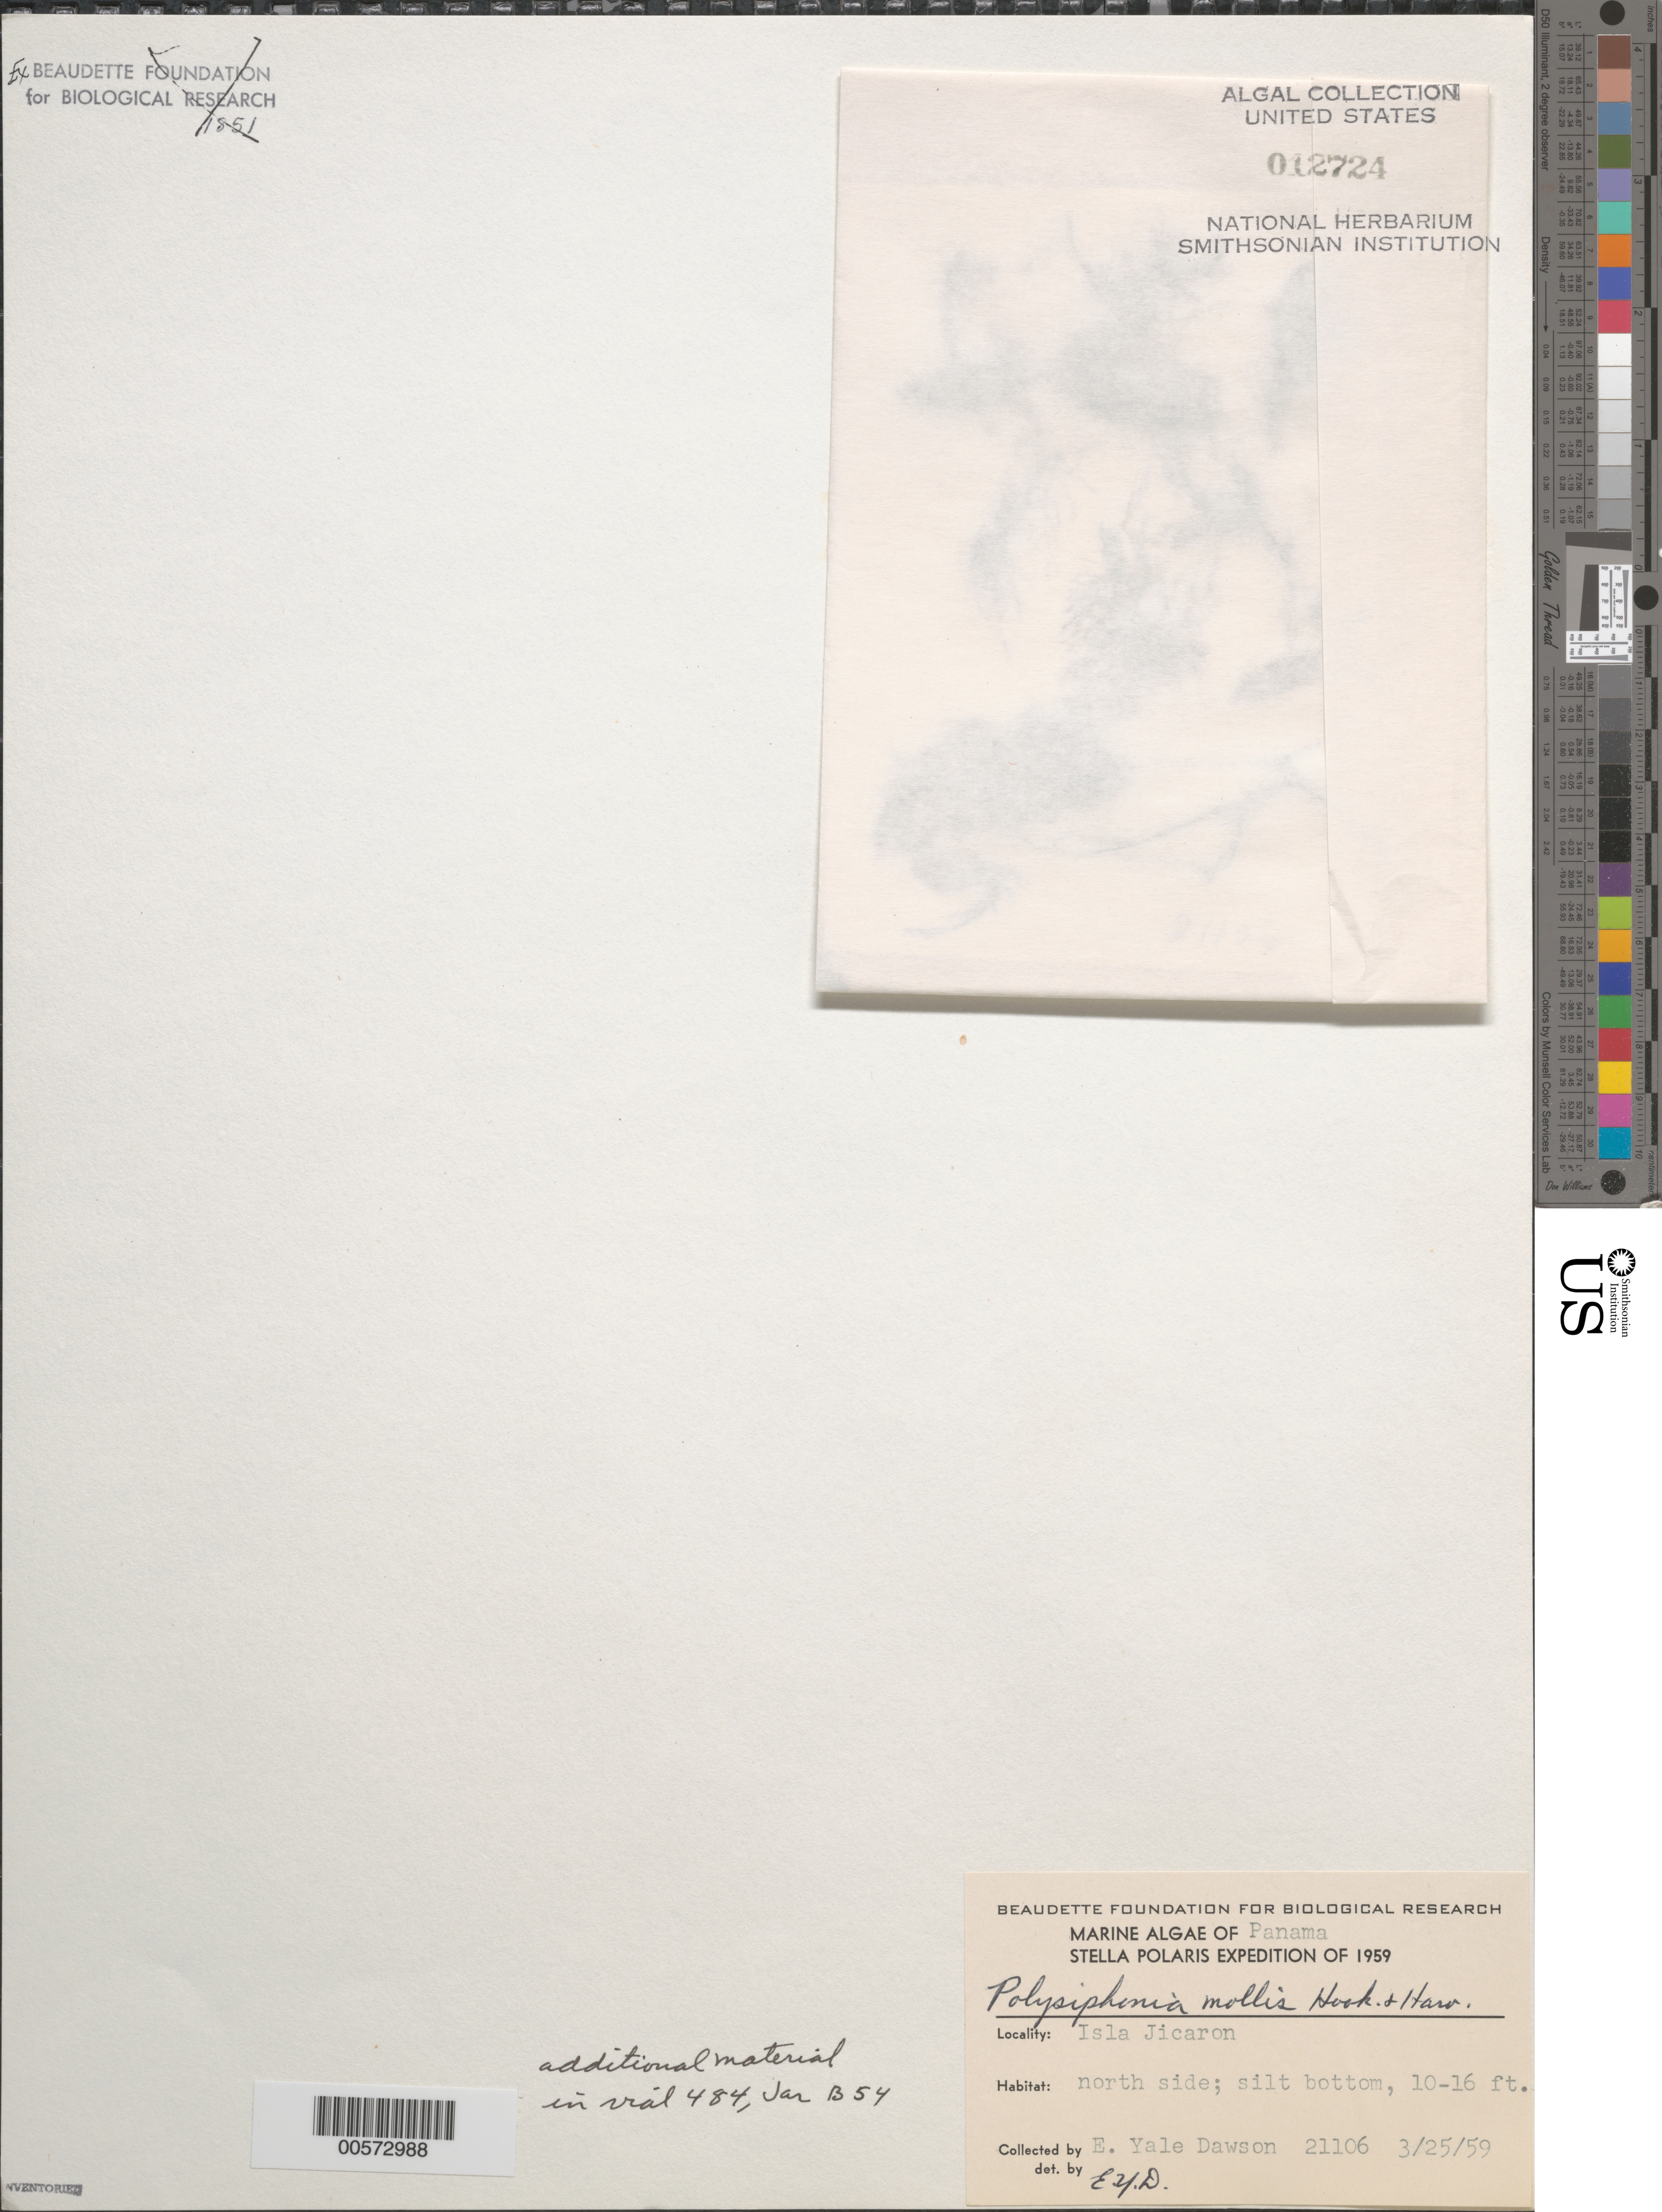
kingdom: Plantae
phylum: Rhodophyta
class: Florideophyceae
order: Ceramiales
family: Rhodomelaceae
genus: Polysiphonia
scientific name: Polysiphonia mollis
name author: Hook. f. & Harv.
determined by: Dawson, E. Y.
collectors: E. Y. Dawson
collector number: EYD 21106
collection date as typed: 25 Mar 1959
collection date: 1959-03-25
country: Panama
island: Jicarón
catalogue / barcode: US 12724